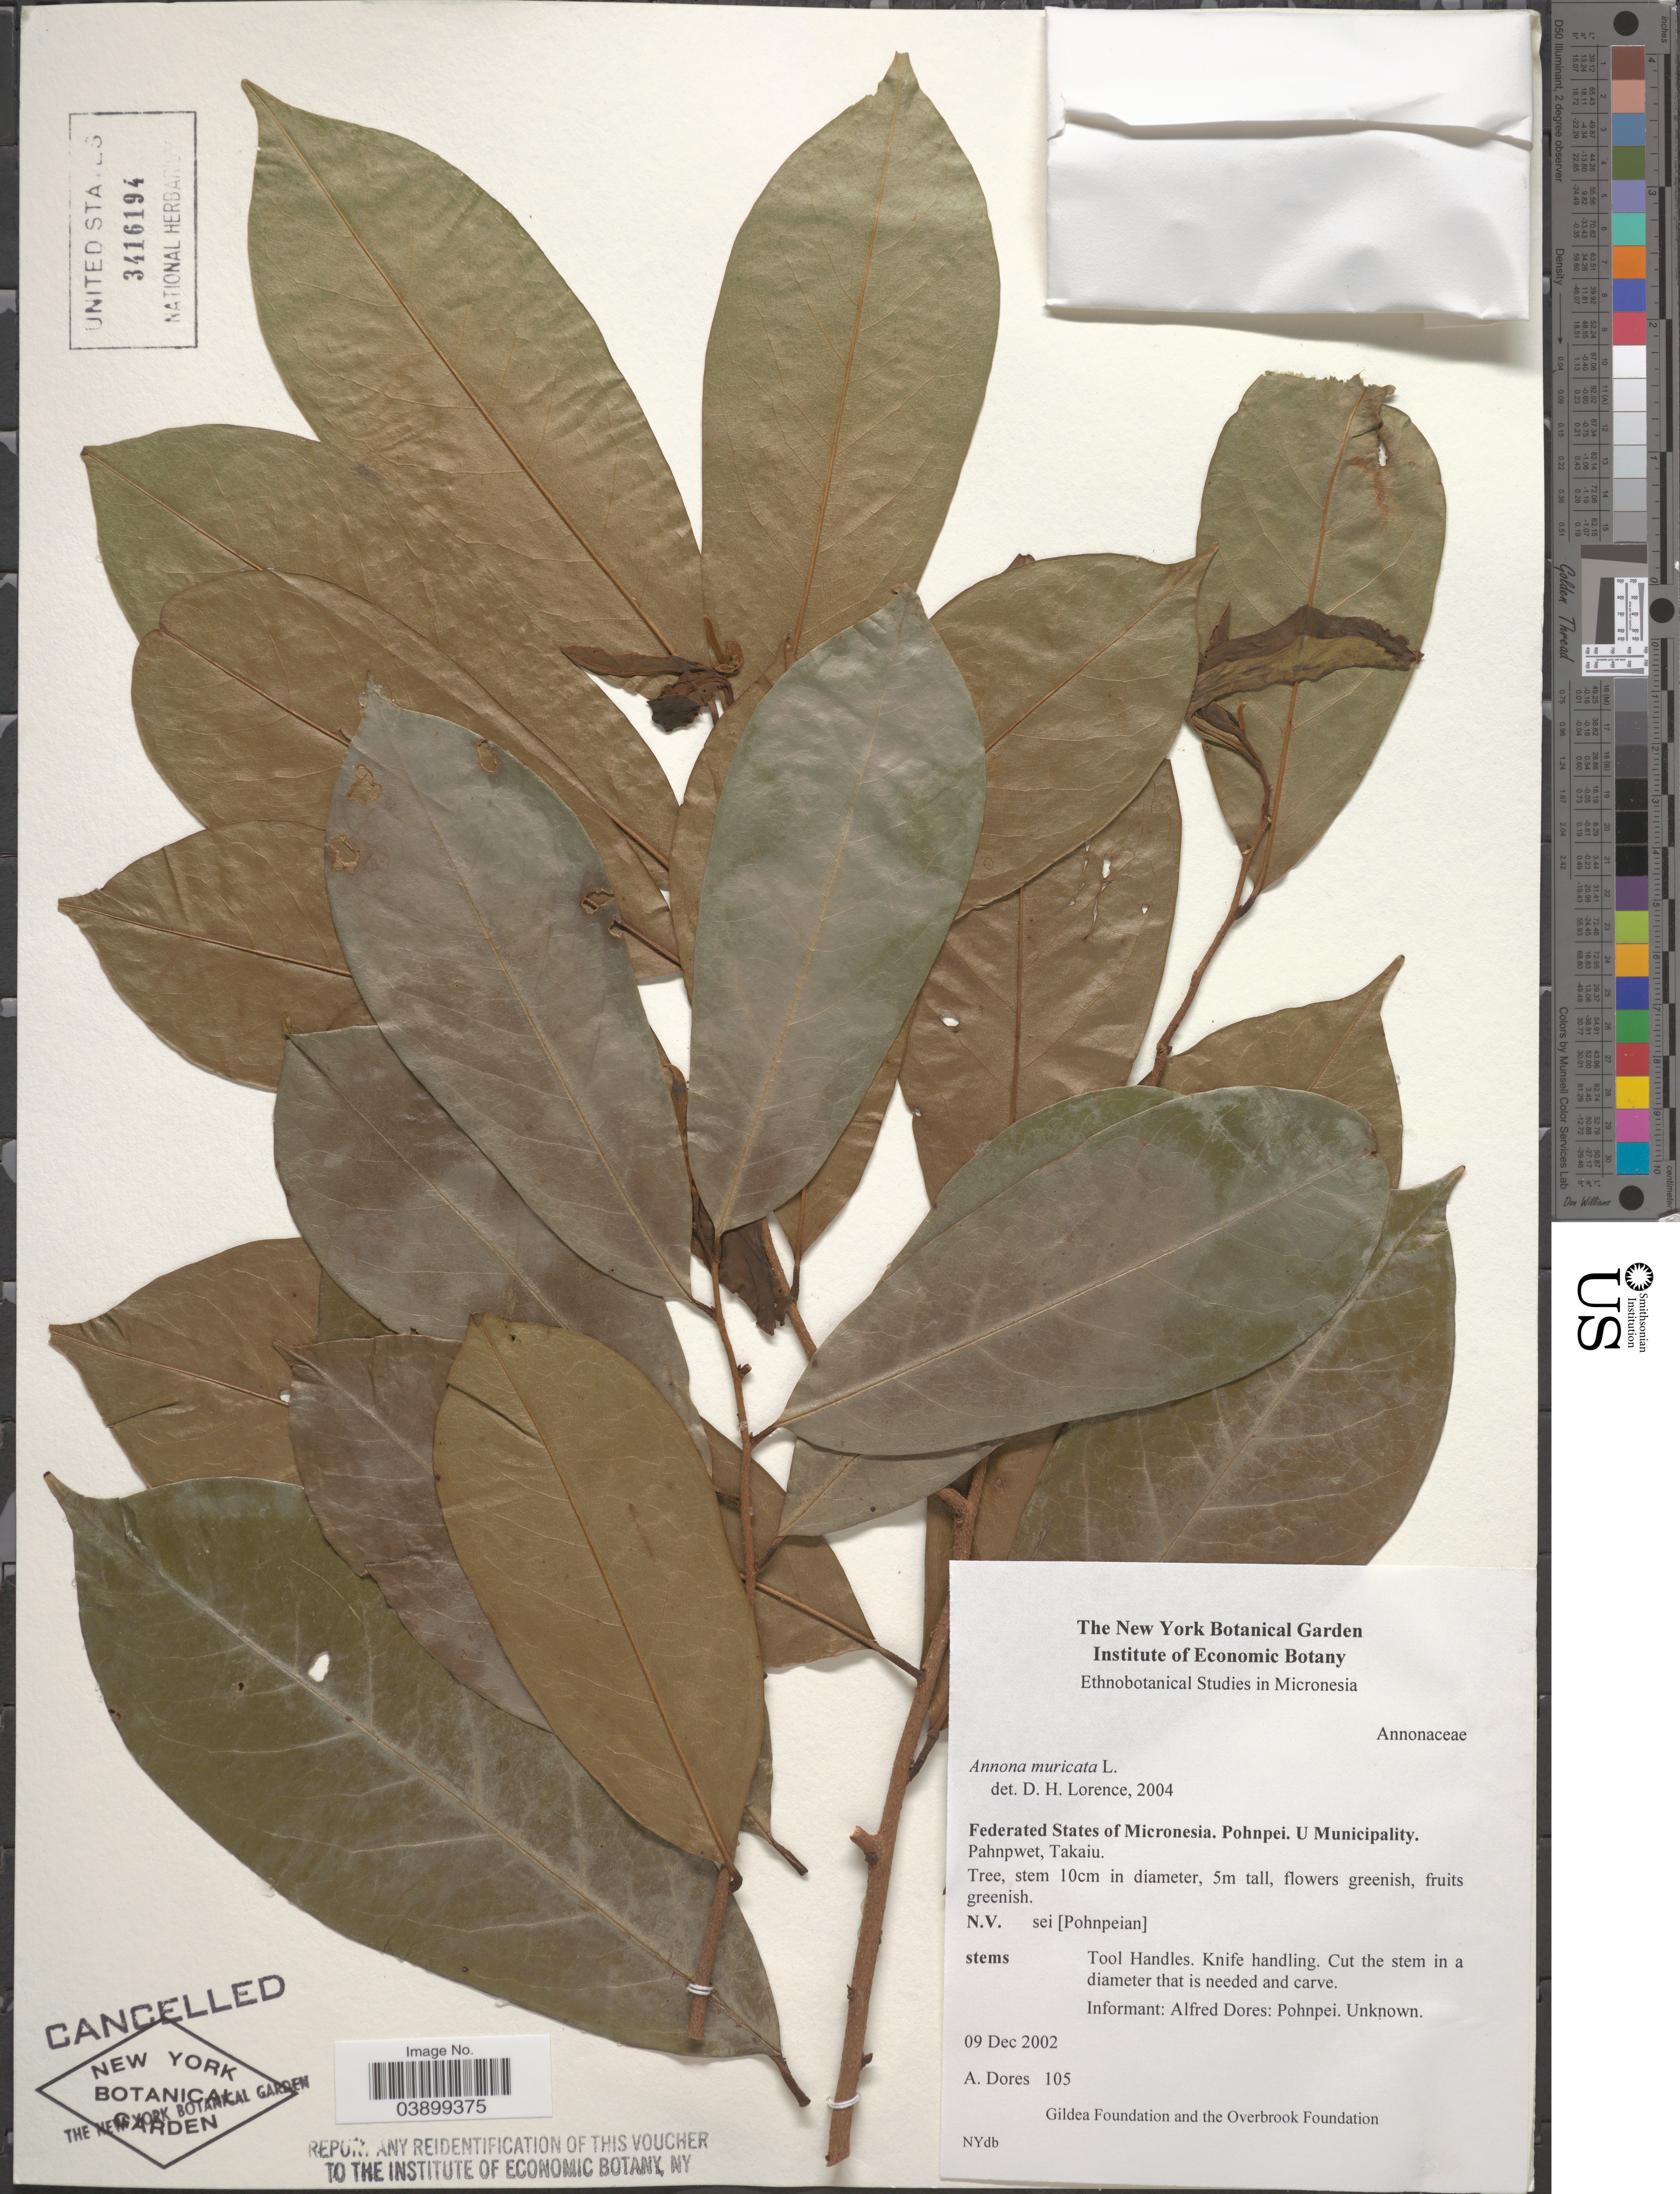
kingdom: Plantae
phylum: Tracheophyta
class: Magnoliopsida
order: Magnoliales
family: Annonaceae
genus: Annona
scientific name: Annona muricata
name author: L.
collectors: A. Dores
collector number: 105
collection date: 2002-12-09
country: Micronesia, Federated States of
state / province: Pohnpei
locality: Federated States of Micronesia. U Municipality. Pahnpwet, Takaiu.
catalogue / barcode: US 3416194